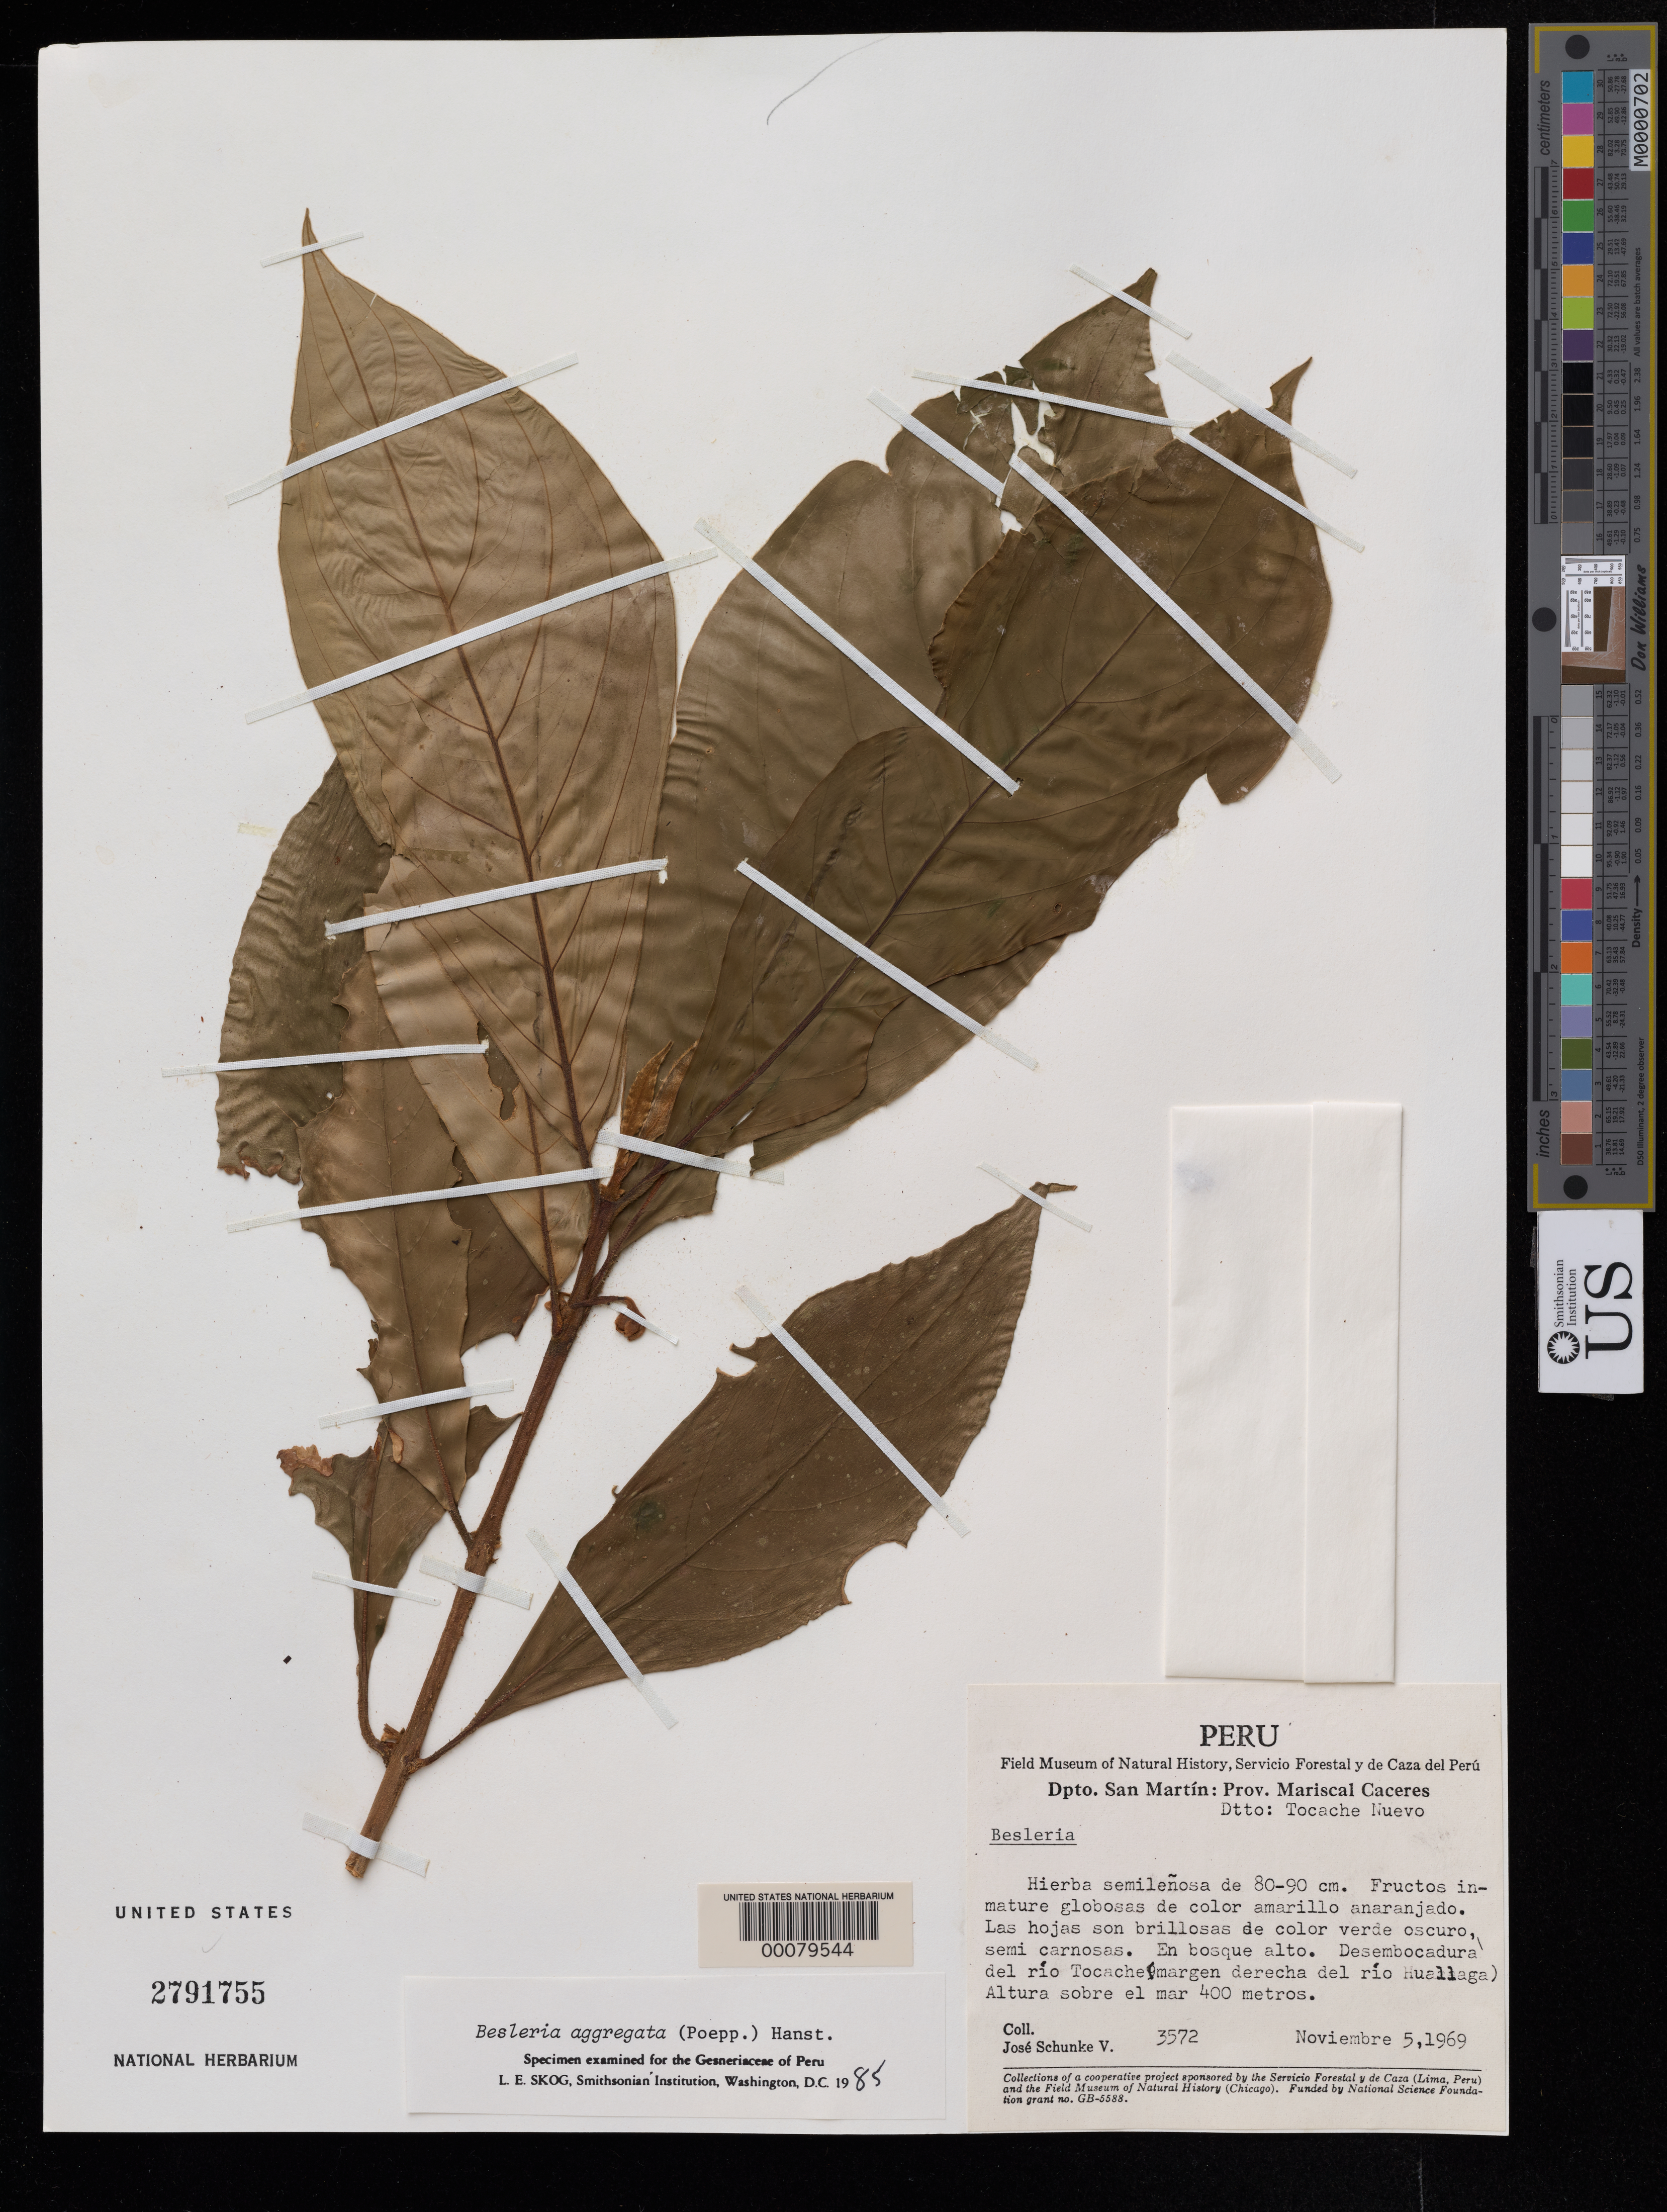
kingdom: Plantae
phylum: Tracheophyta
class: Magnoliopsida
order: Lamiales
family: Gesneriaceae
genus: Besleria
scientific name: Besleria aggregata var. aggregata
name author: (Mart.) Hanst.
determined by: Skog, Laurence E.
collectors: J. Schunke Vigo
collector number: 3572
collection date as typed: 05 Nov 1969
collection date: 1969-11-05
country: Peru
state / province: San Martín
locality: Prov. Mariscal Cáceres, dtto. Tocache Nuevo; desembocadura del río Tocache (margen derecha del río Huallaga)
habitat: En bosque alto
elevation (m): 400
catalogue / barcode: US 2791755